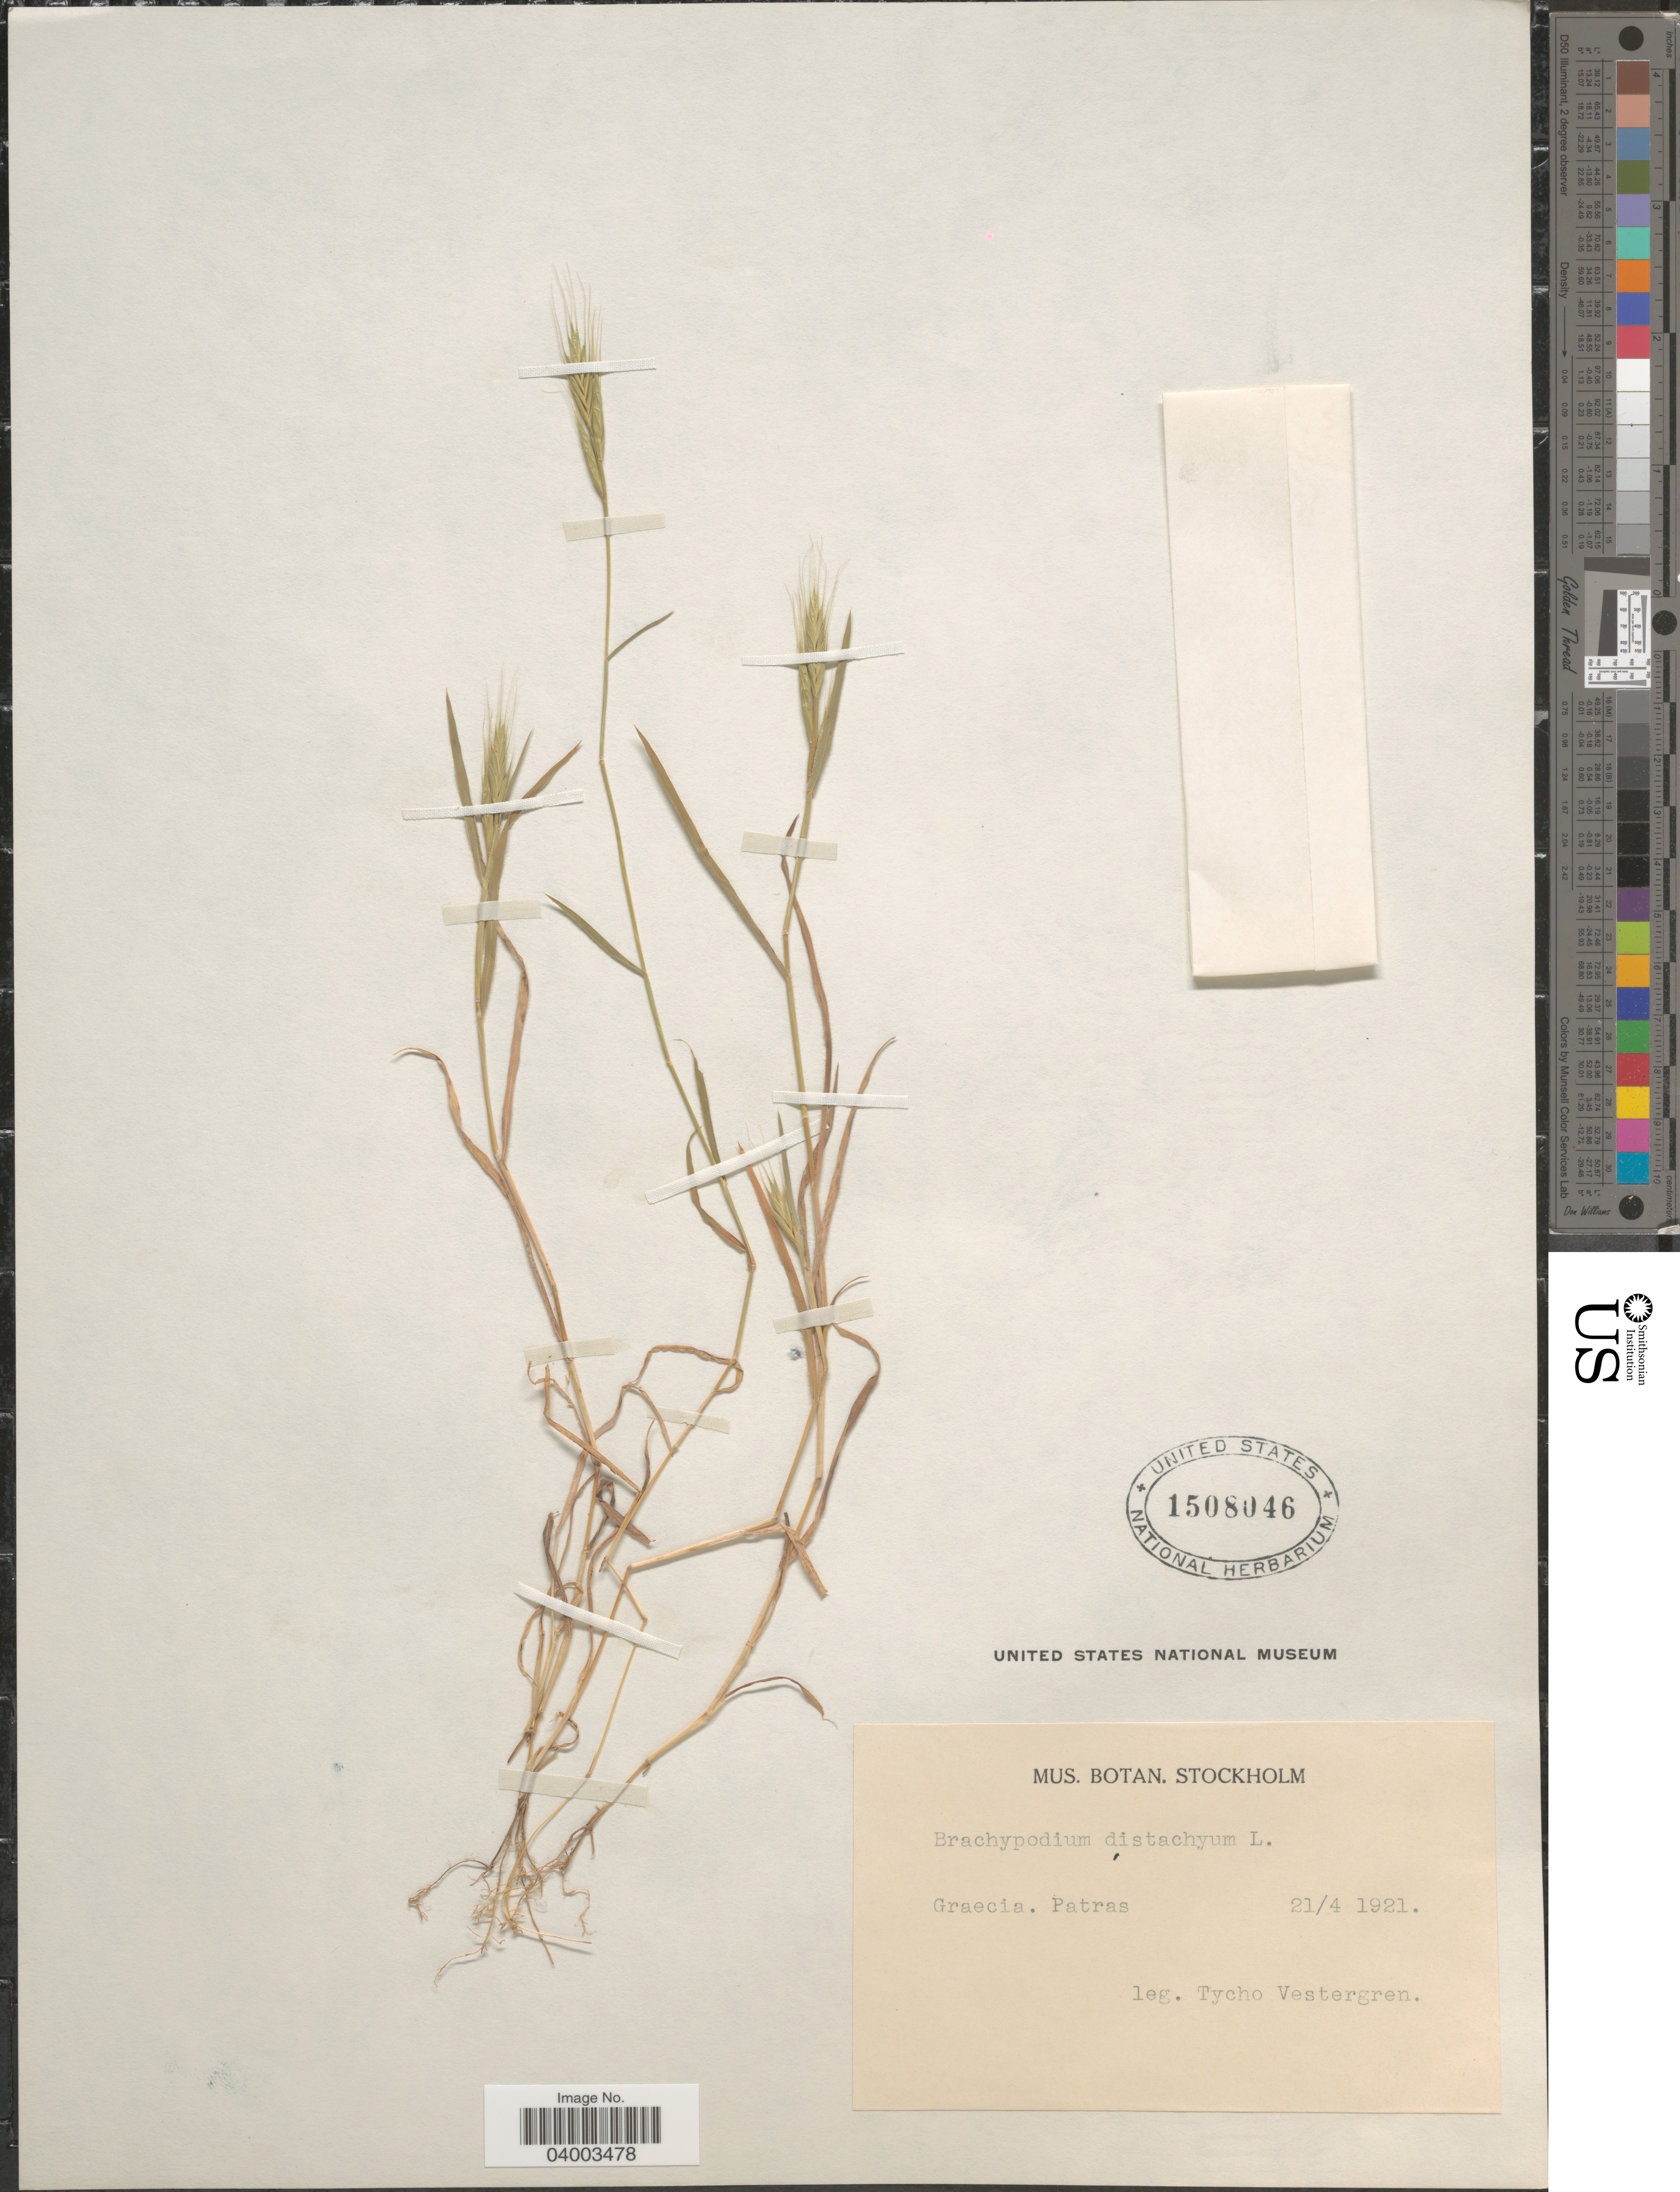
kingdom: Plantae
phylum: Tracheophyta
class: Liliopsida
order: Poales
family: Poaceae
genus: Brachypodium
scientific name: Brachypodium distachyon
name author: (L.) P. Beauv.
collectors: T. Vestergren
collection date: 1921-04-21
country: Greece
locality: Graecia. Patras.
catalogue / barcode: US 1508046